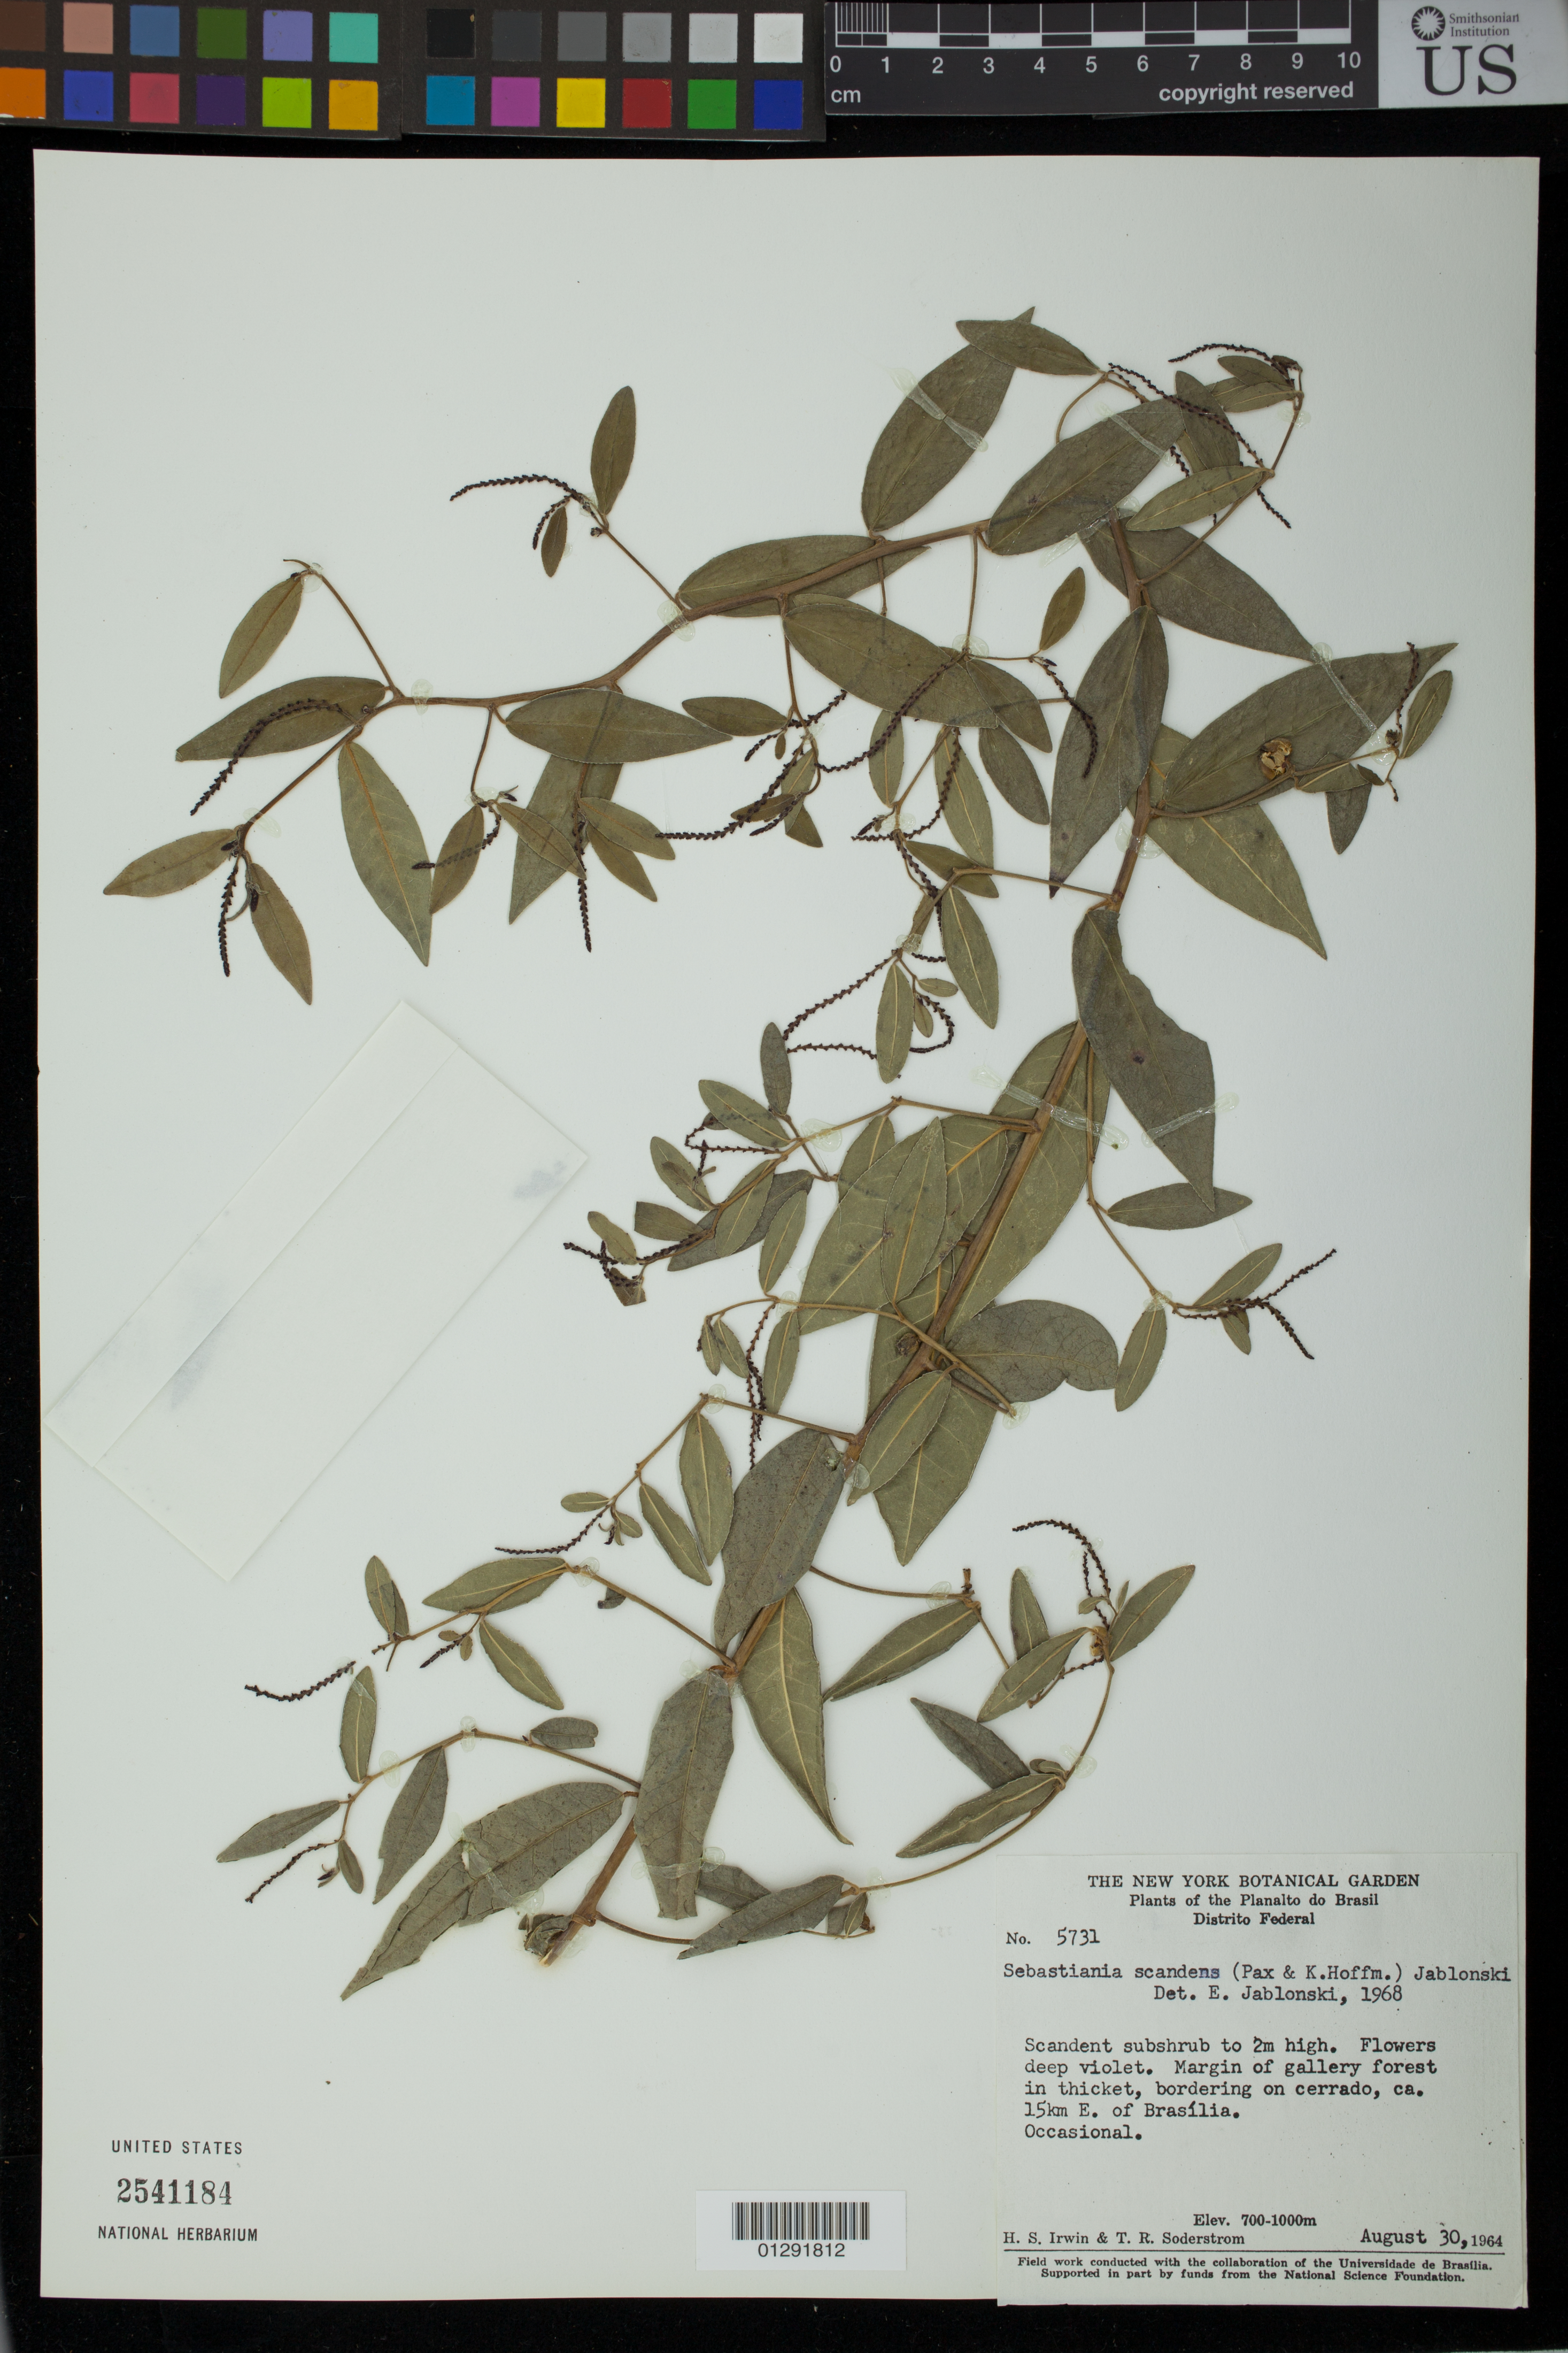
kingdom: Plantae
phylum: Tracheophyta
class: Magnoliopsida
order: Malpighiales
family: Euphorbiaceae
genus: Sebastiania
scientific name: Sebastiania scandens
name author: (Pax & K. Hoffm.) Jablonski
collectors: H. Irwin & T. R. Soderstrom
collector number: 5731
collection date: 1964-08-30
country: Brazil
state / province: Distrito Federal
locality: Margin of gallery forest in thicket. bordering on cerrado, ca. 15km. E. of Brasilia.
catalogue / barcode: US 2541184